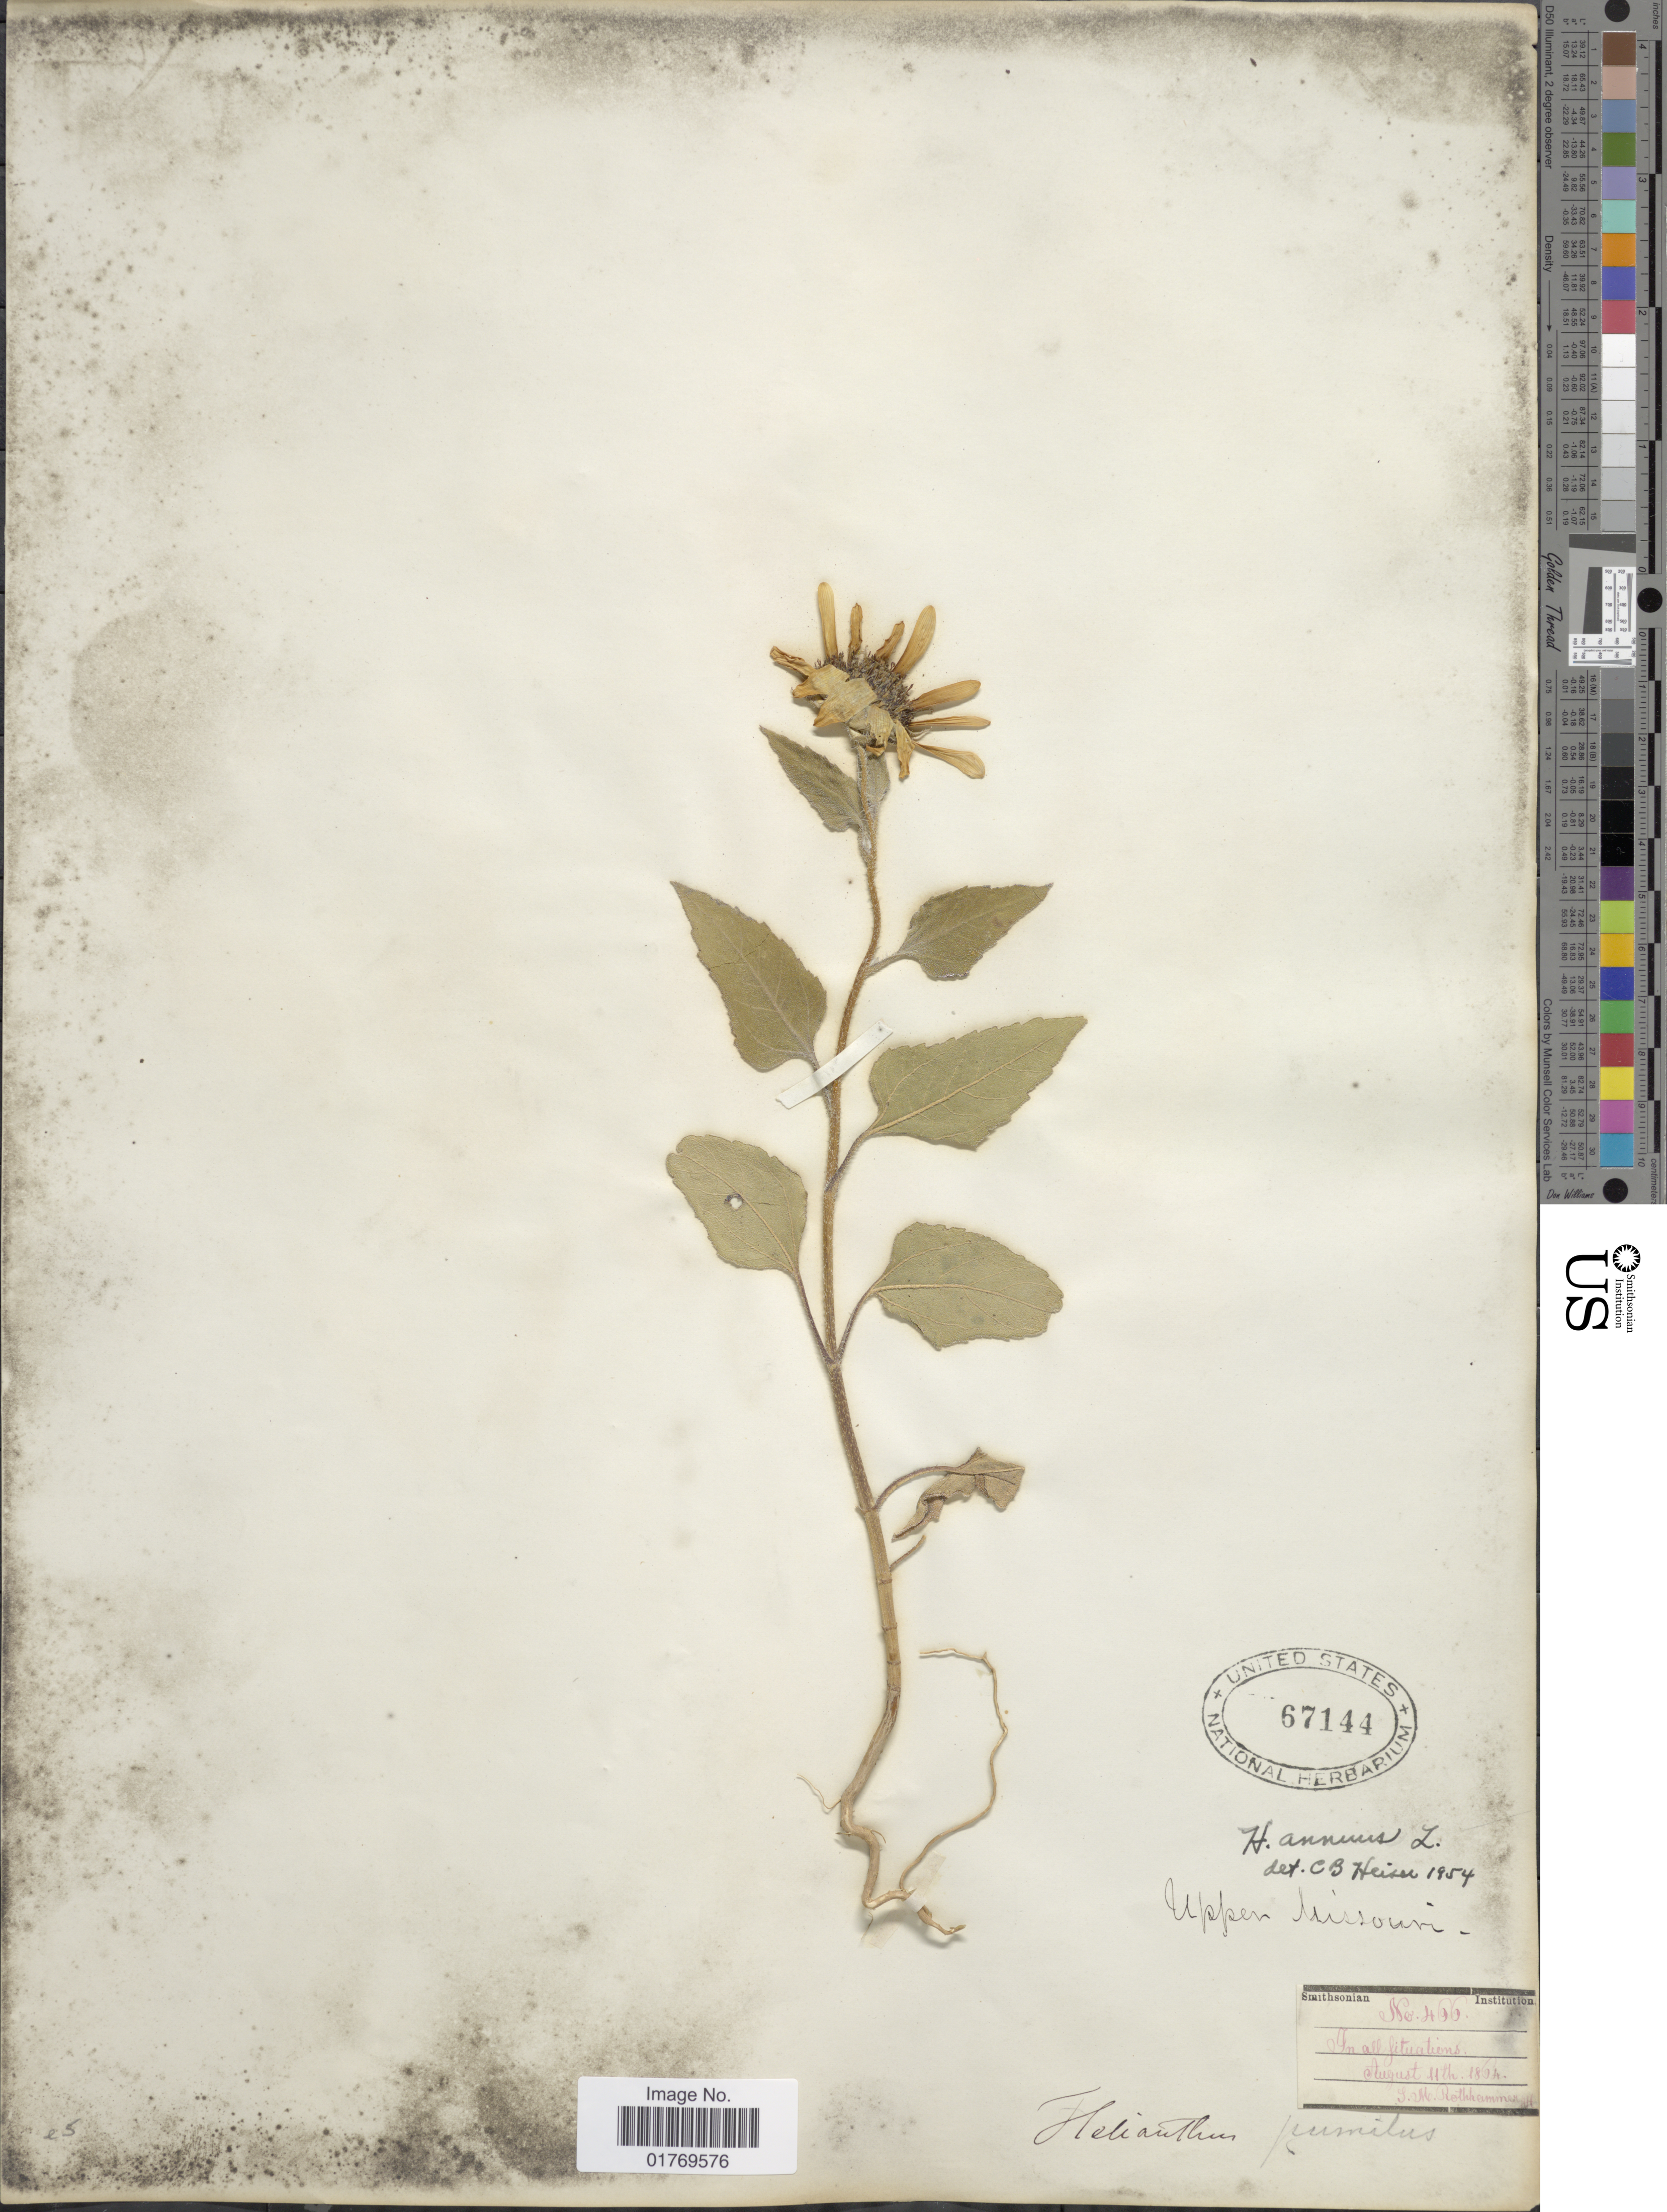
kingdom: Plantae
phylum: Tracheophyta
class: Magnoliopsida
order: Asterales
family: Asteraceae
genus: Helianthus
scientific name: Helianthus annuus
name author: L.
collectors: S. Rothhammer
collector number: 466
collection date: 1864-08-11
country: United States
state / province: Missouri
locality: Upper Missouri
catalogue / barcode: US 67144